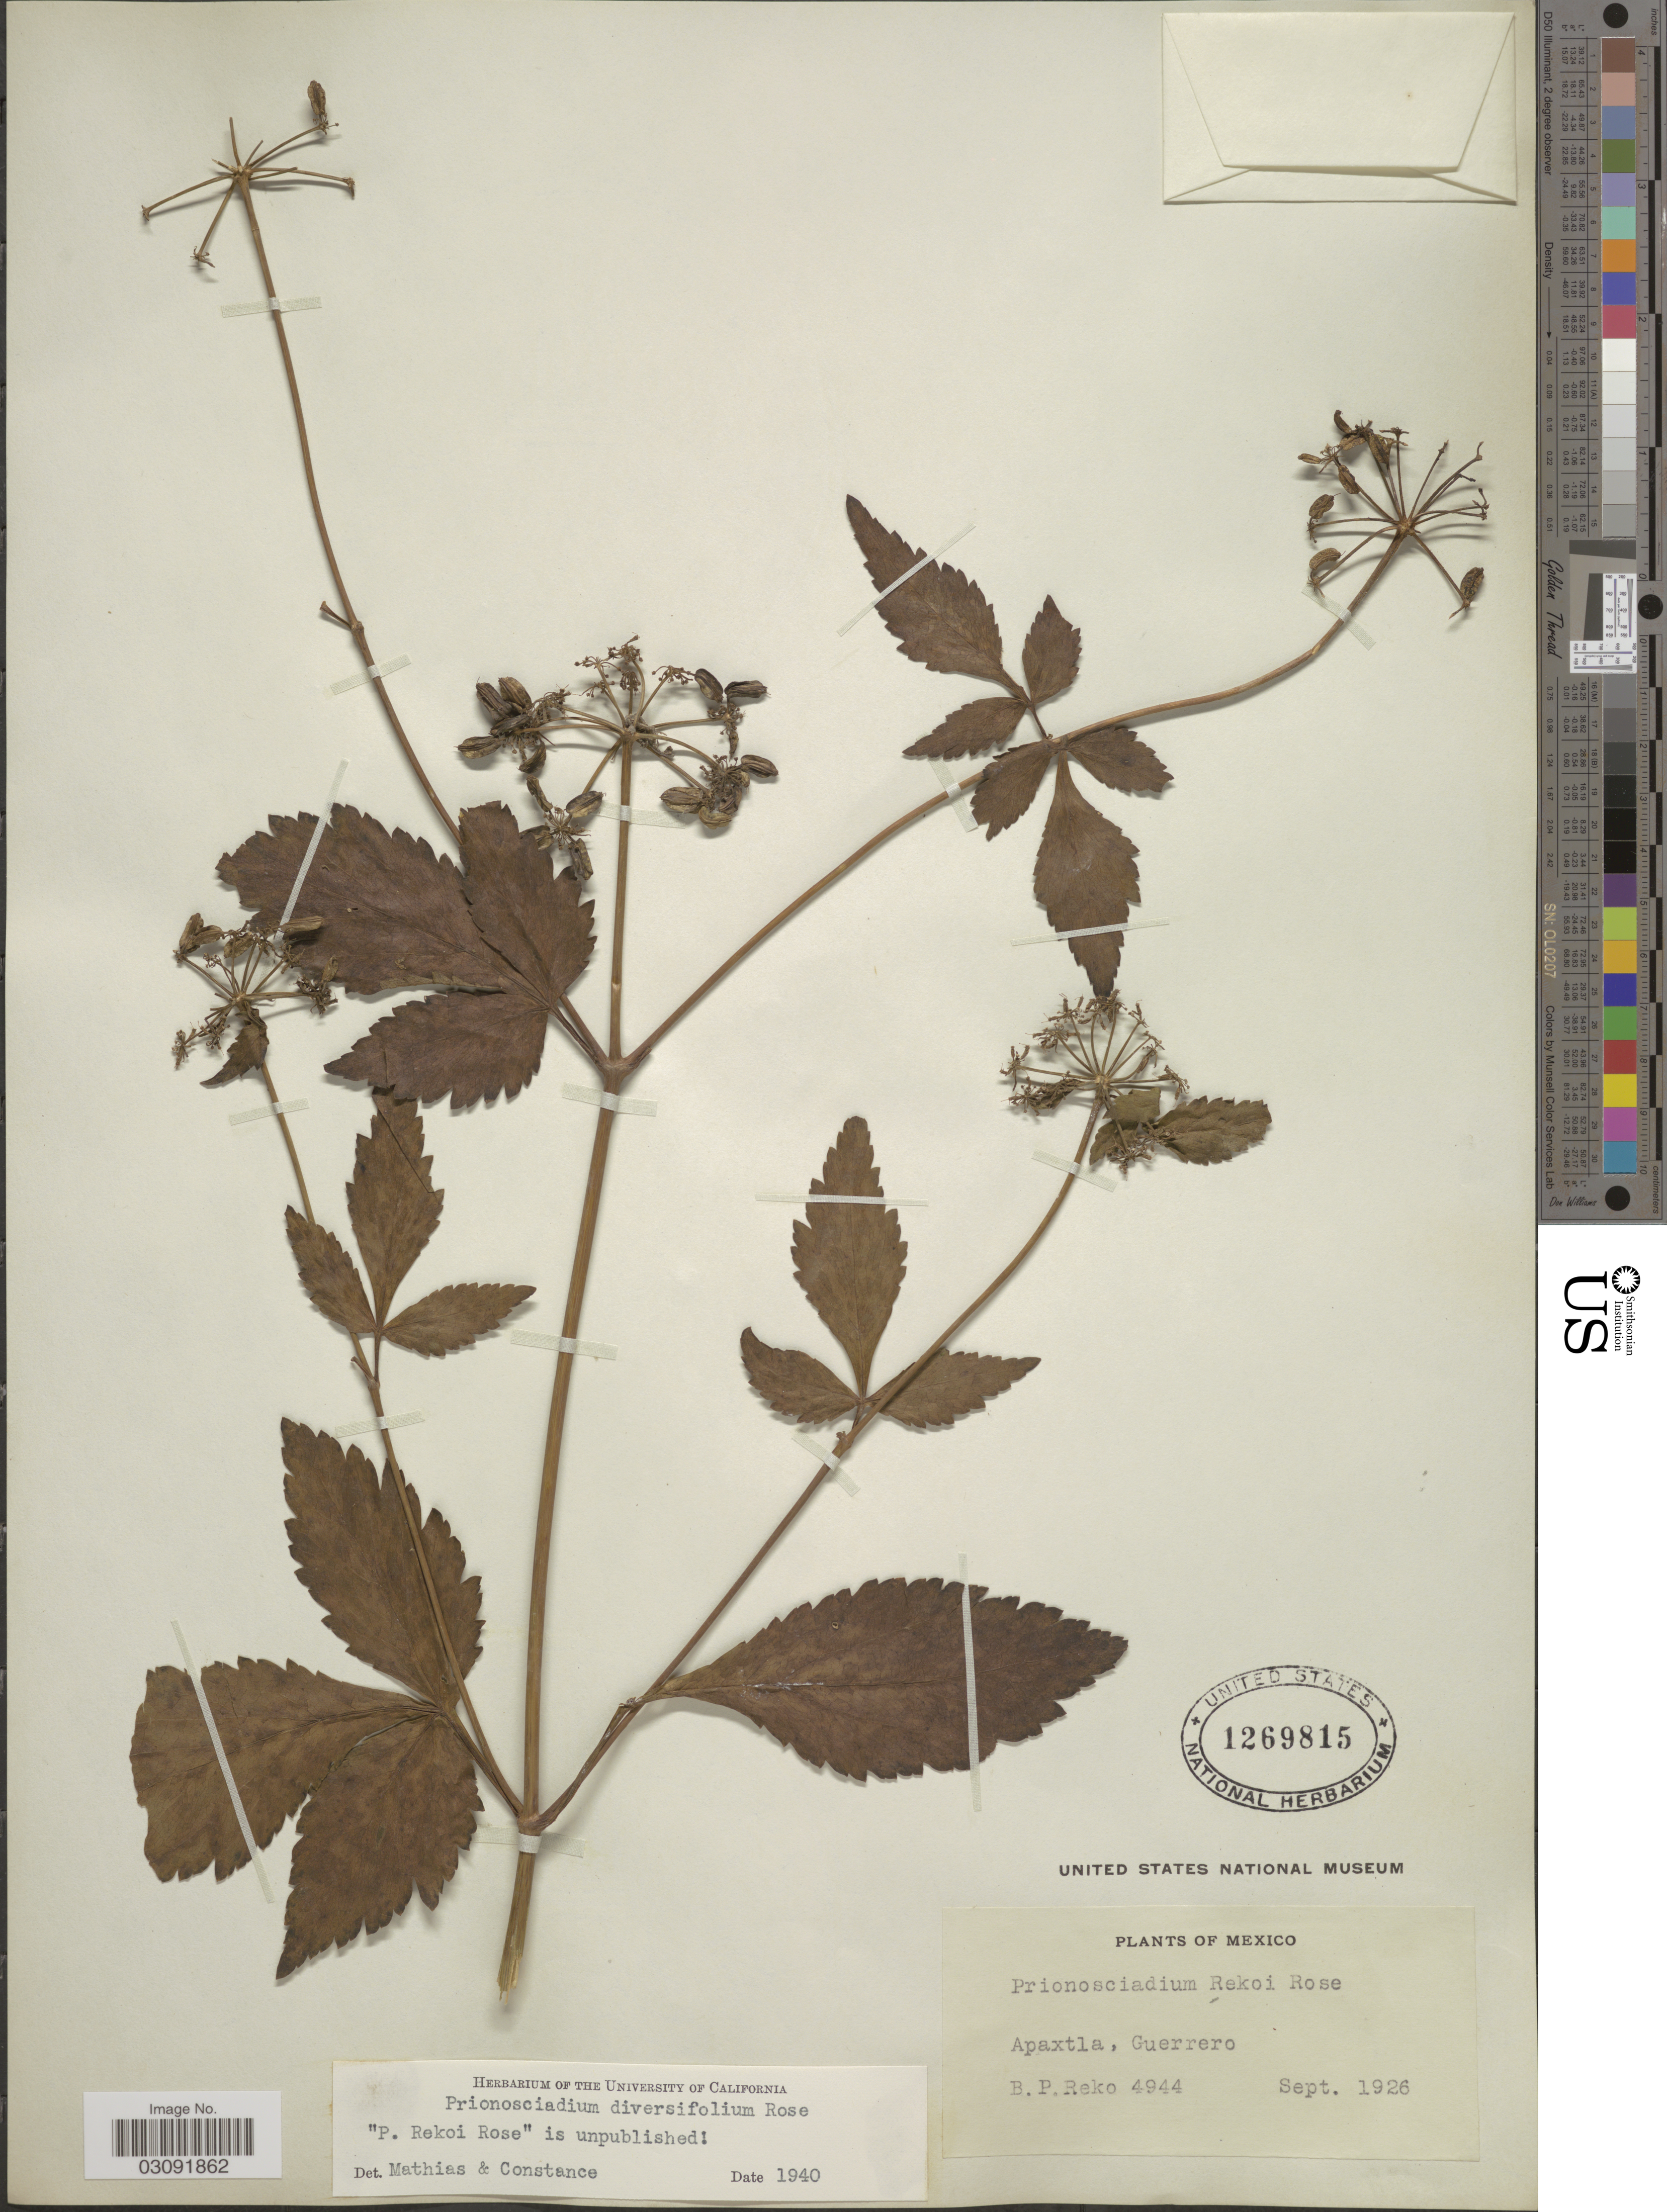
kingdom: Plantae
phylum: Tracheophyta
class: Magnoliopsida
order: Apiales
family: Apiaceae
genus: Prionosciadium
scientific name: Prionosciadium diversifolium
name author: Rose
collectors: B. P. Reko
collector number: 4944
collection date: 1926-09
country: Mexico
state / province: Guerrero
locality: Apaxtla, Guerrero.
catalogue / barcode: US 1269815